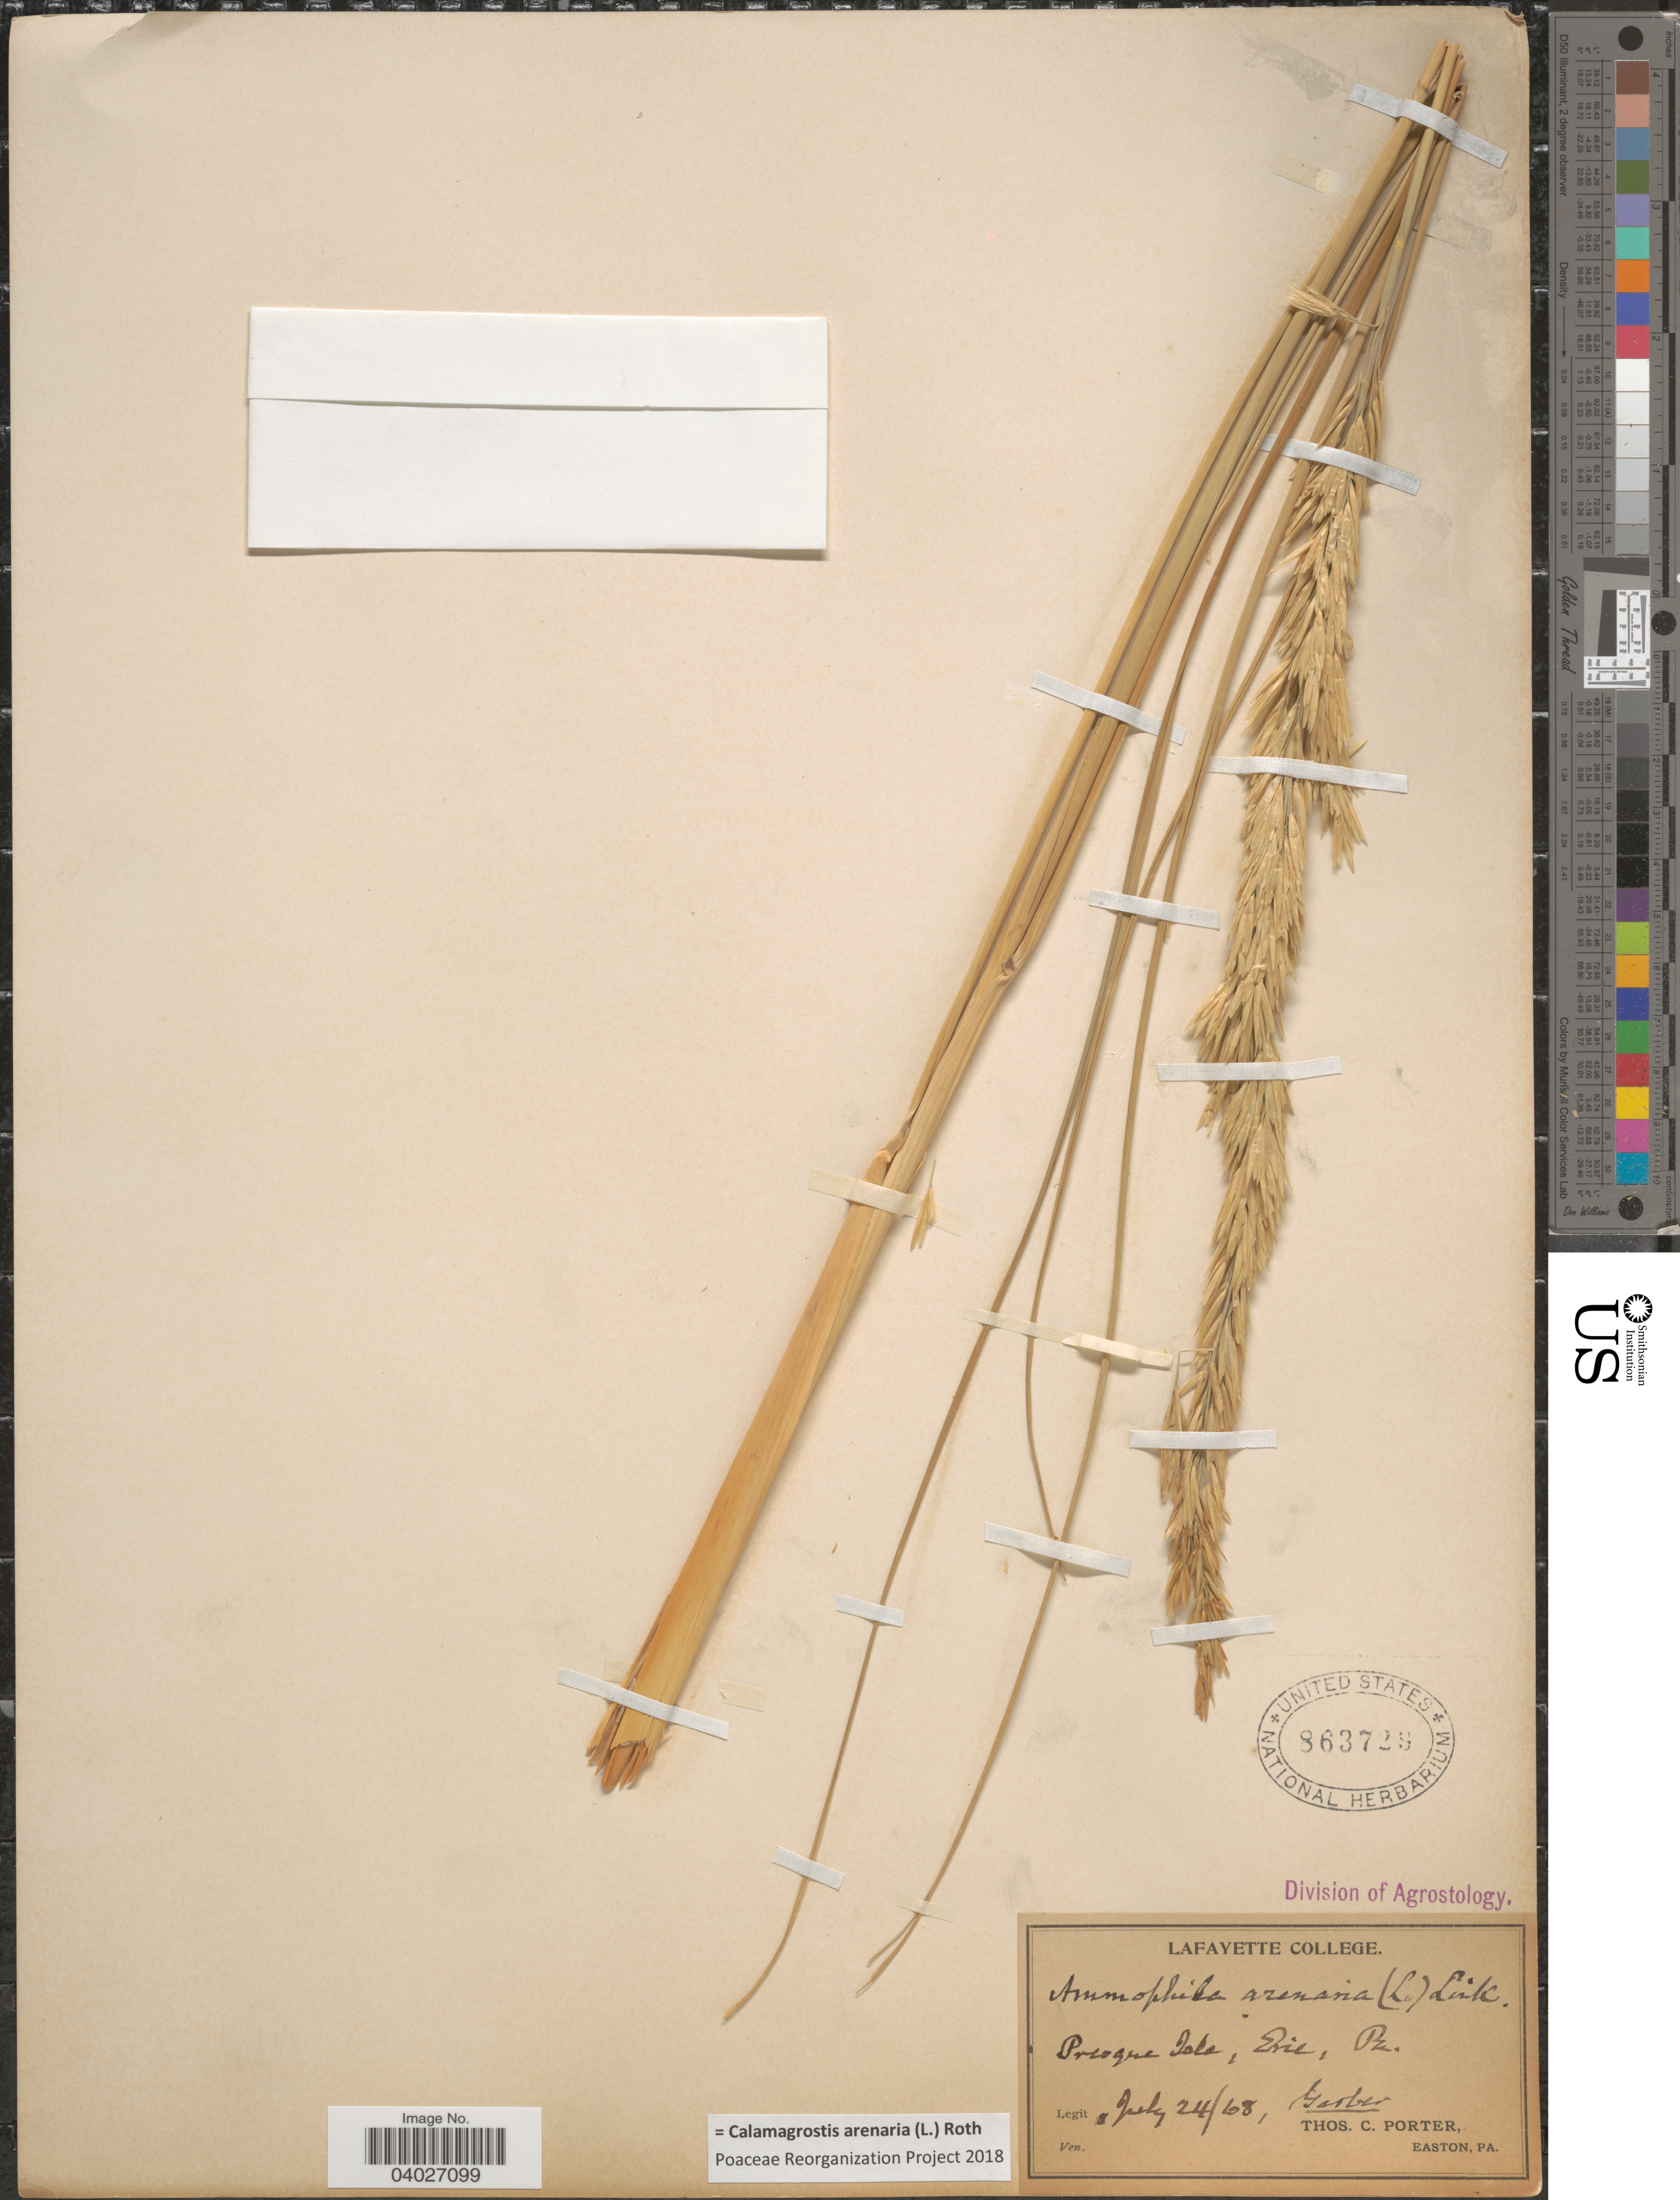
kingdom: Plantae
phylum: Tracheophyta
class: Liliopsida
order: Poales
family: Poaceae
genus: Calamagrostis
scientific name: Calamagrostis arenaria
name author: (L.) Roth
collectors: -- Garber & T. Porter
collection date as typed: Transcribed d/m/y: 24/7/68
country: United States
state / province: Pennsylvania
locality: Presque isle, Erie.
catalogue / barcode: US 863729